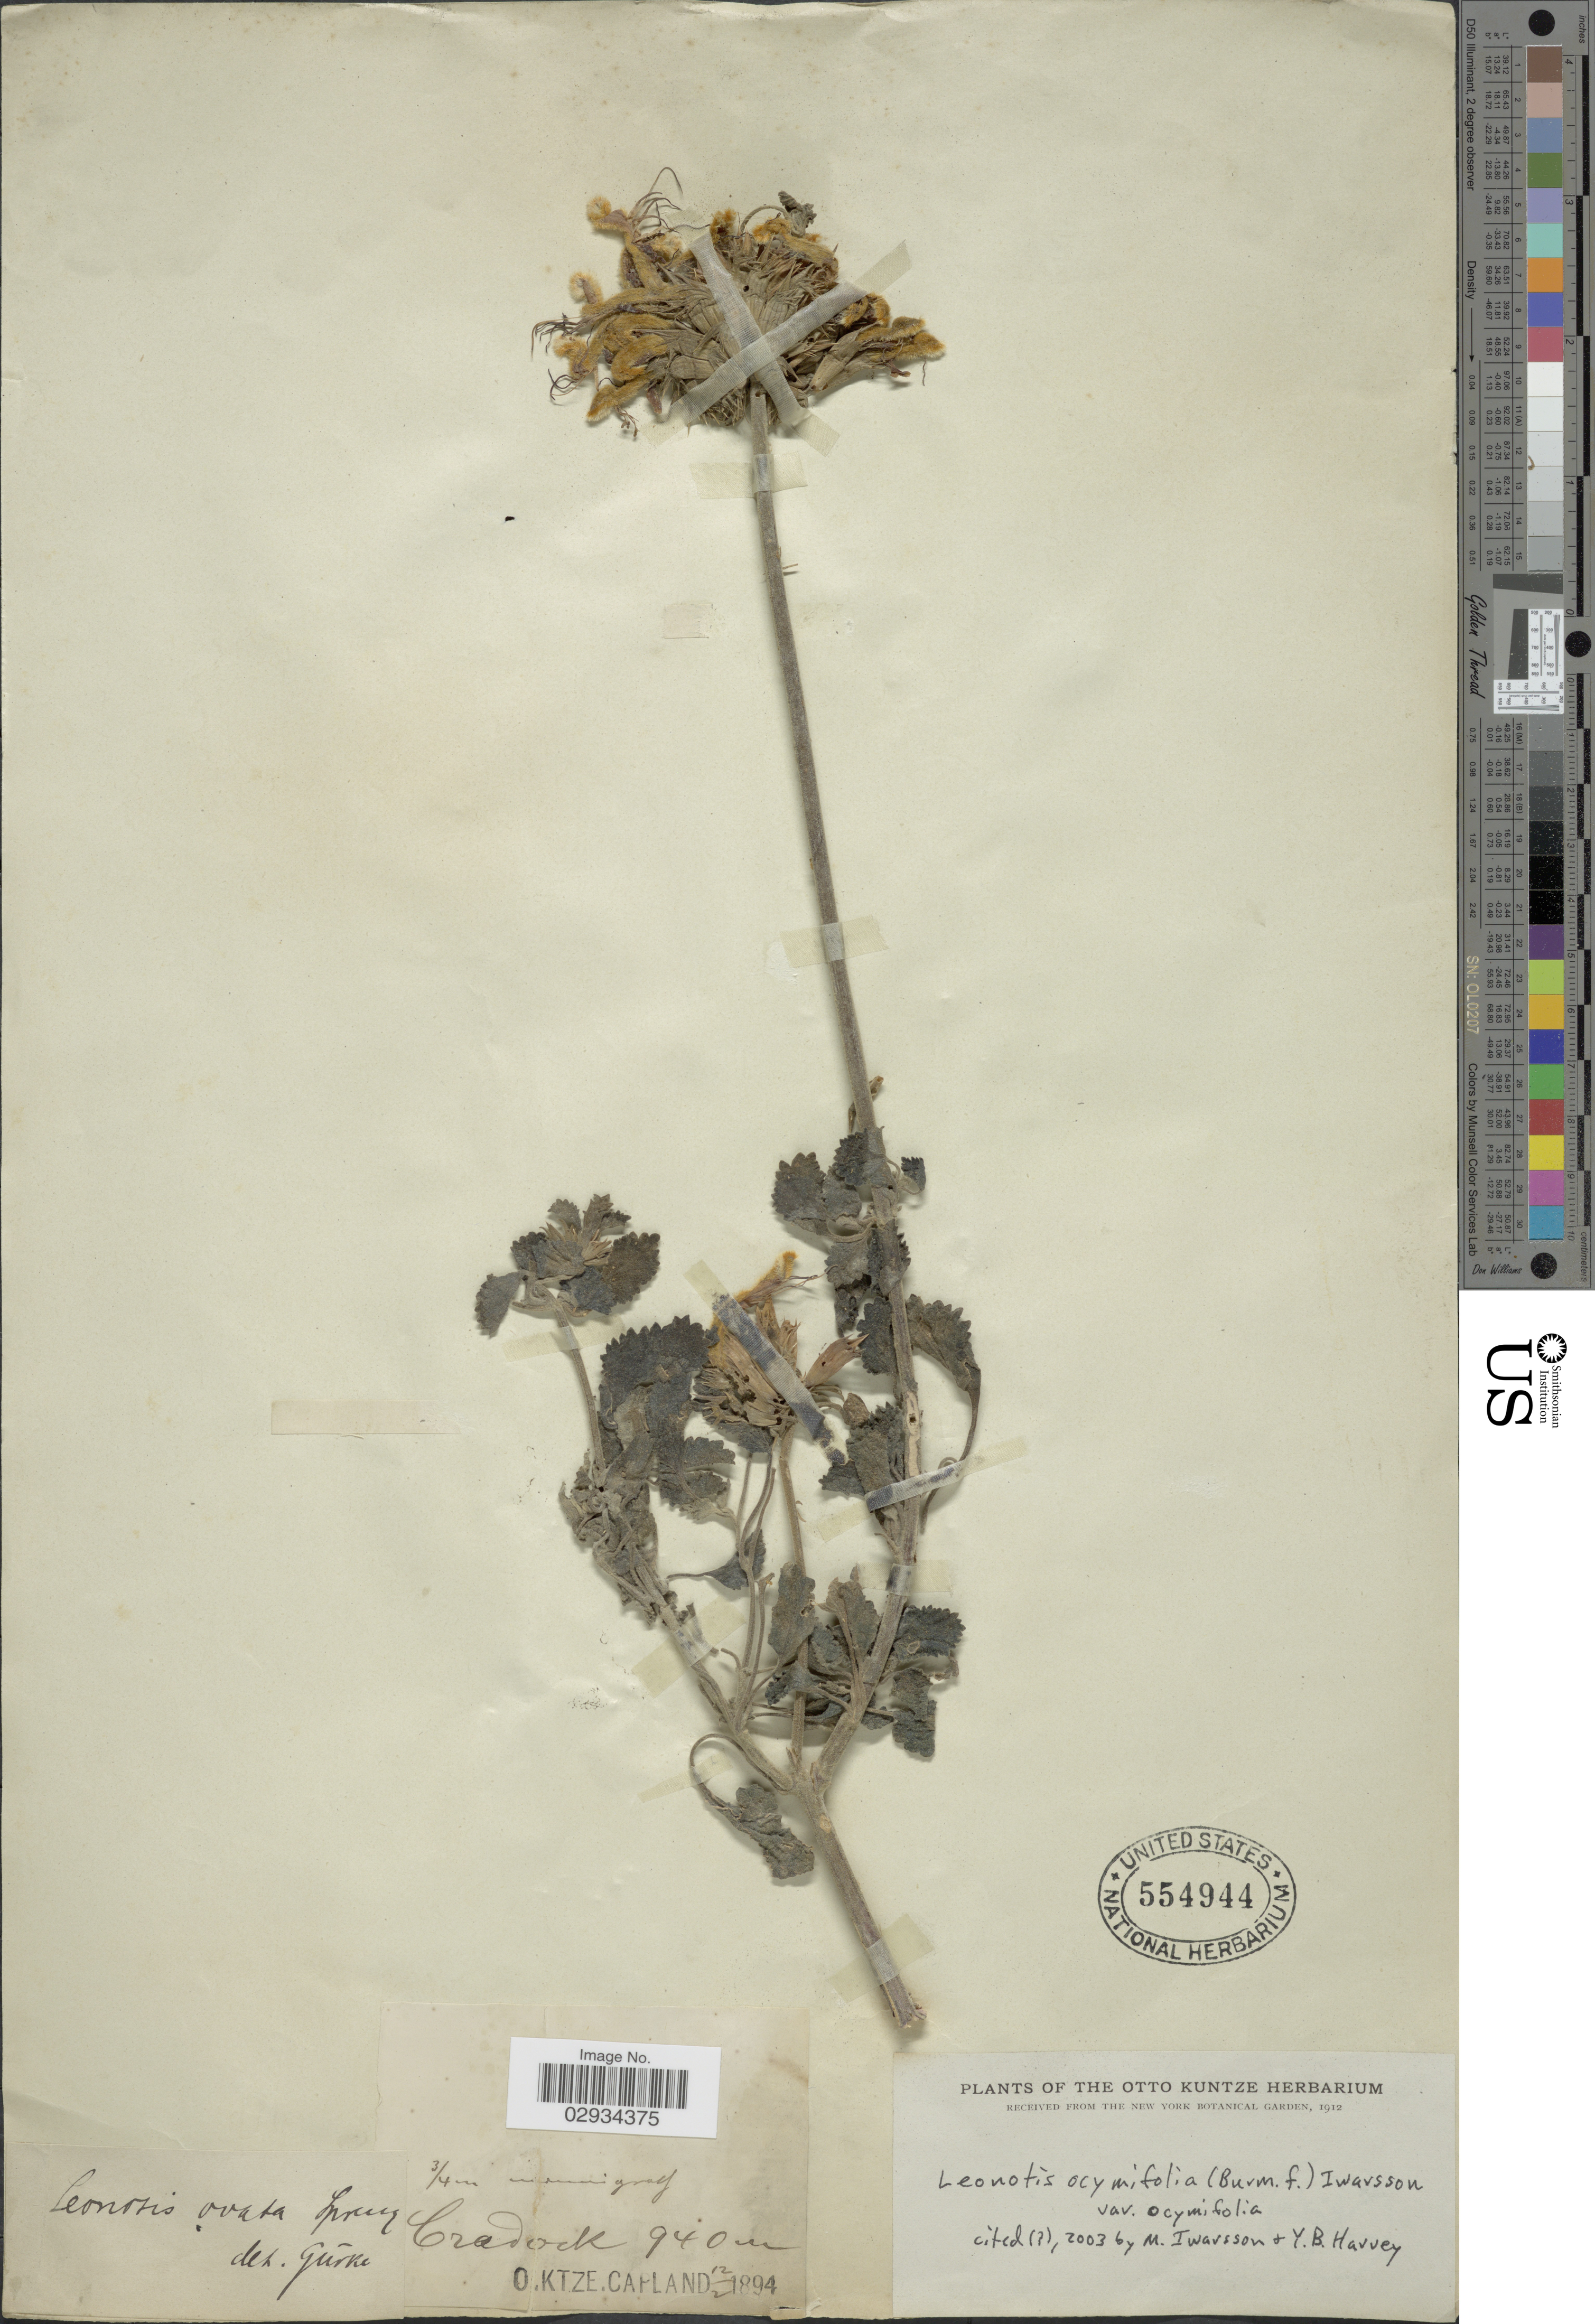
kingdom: Plantae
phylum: Tracheophyta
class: Magnoliopsida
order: Lamiales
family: Lamiaceae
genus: Leonotis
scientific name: Leonotis ocymifolia var. ocymifolia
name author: (Burm. f.) Iwarsson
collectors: C.E.O. Kuntze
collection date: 1894-02-12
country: South Africa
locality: Cradock.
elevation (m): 940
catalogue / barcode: US 554944